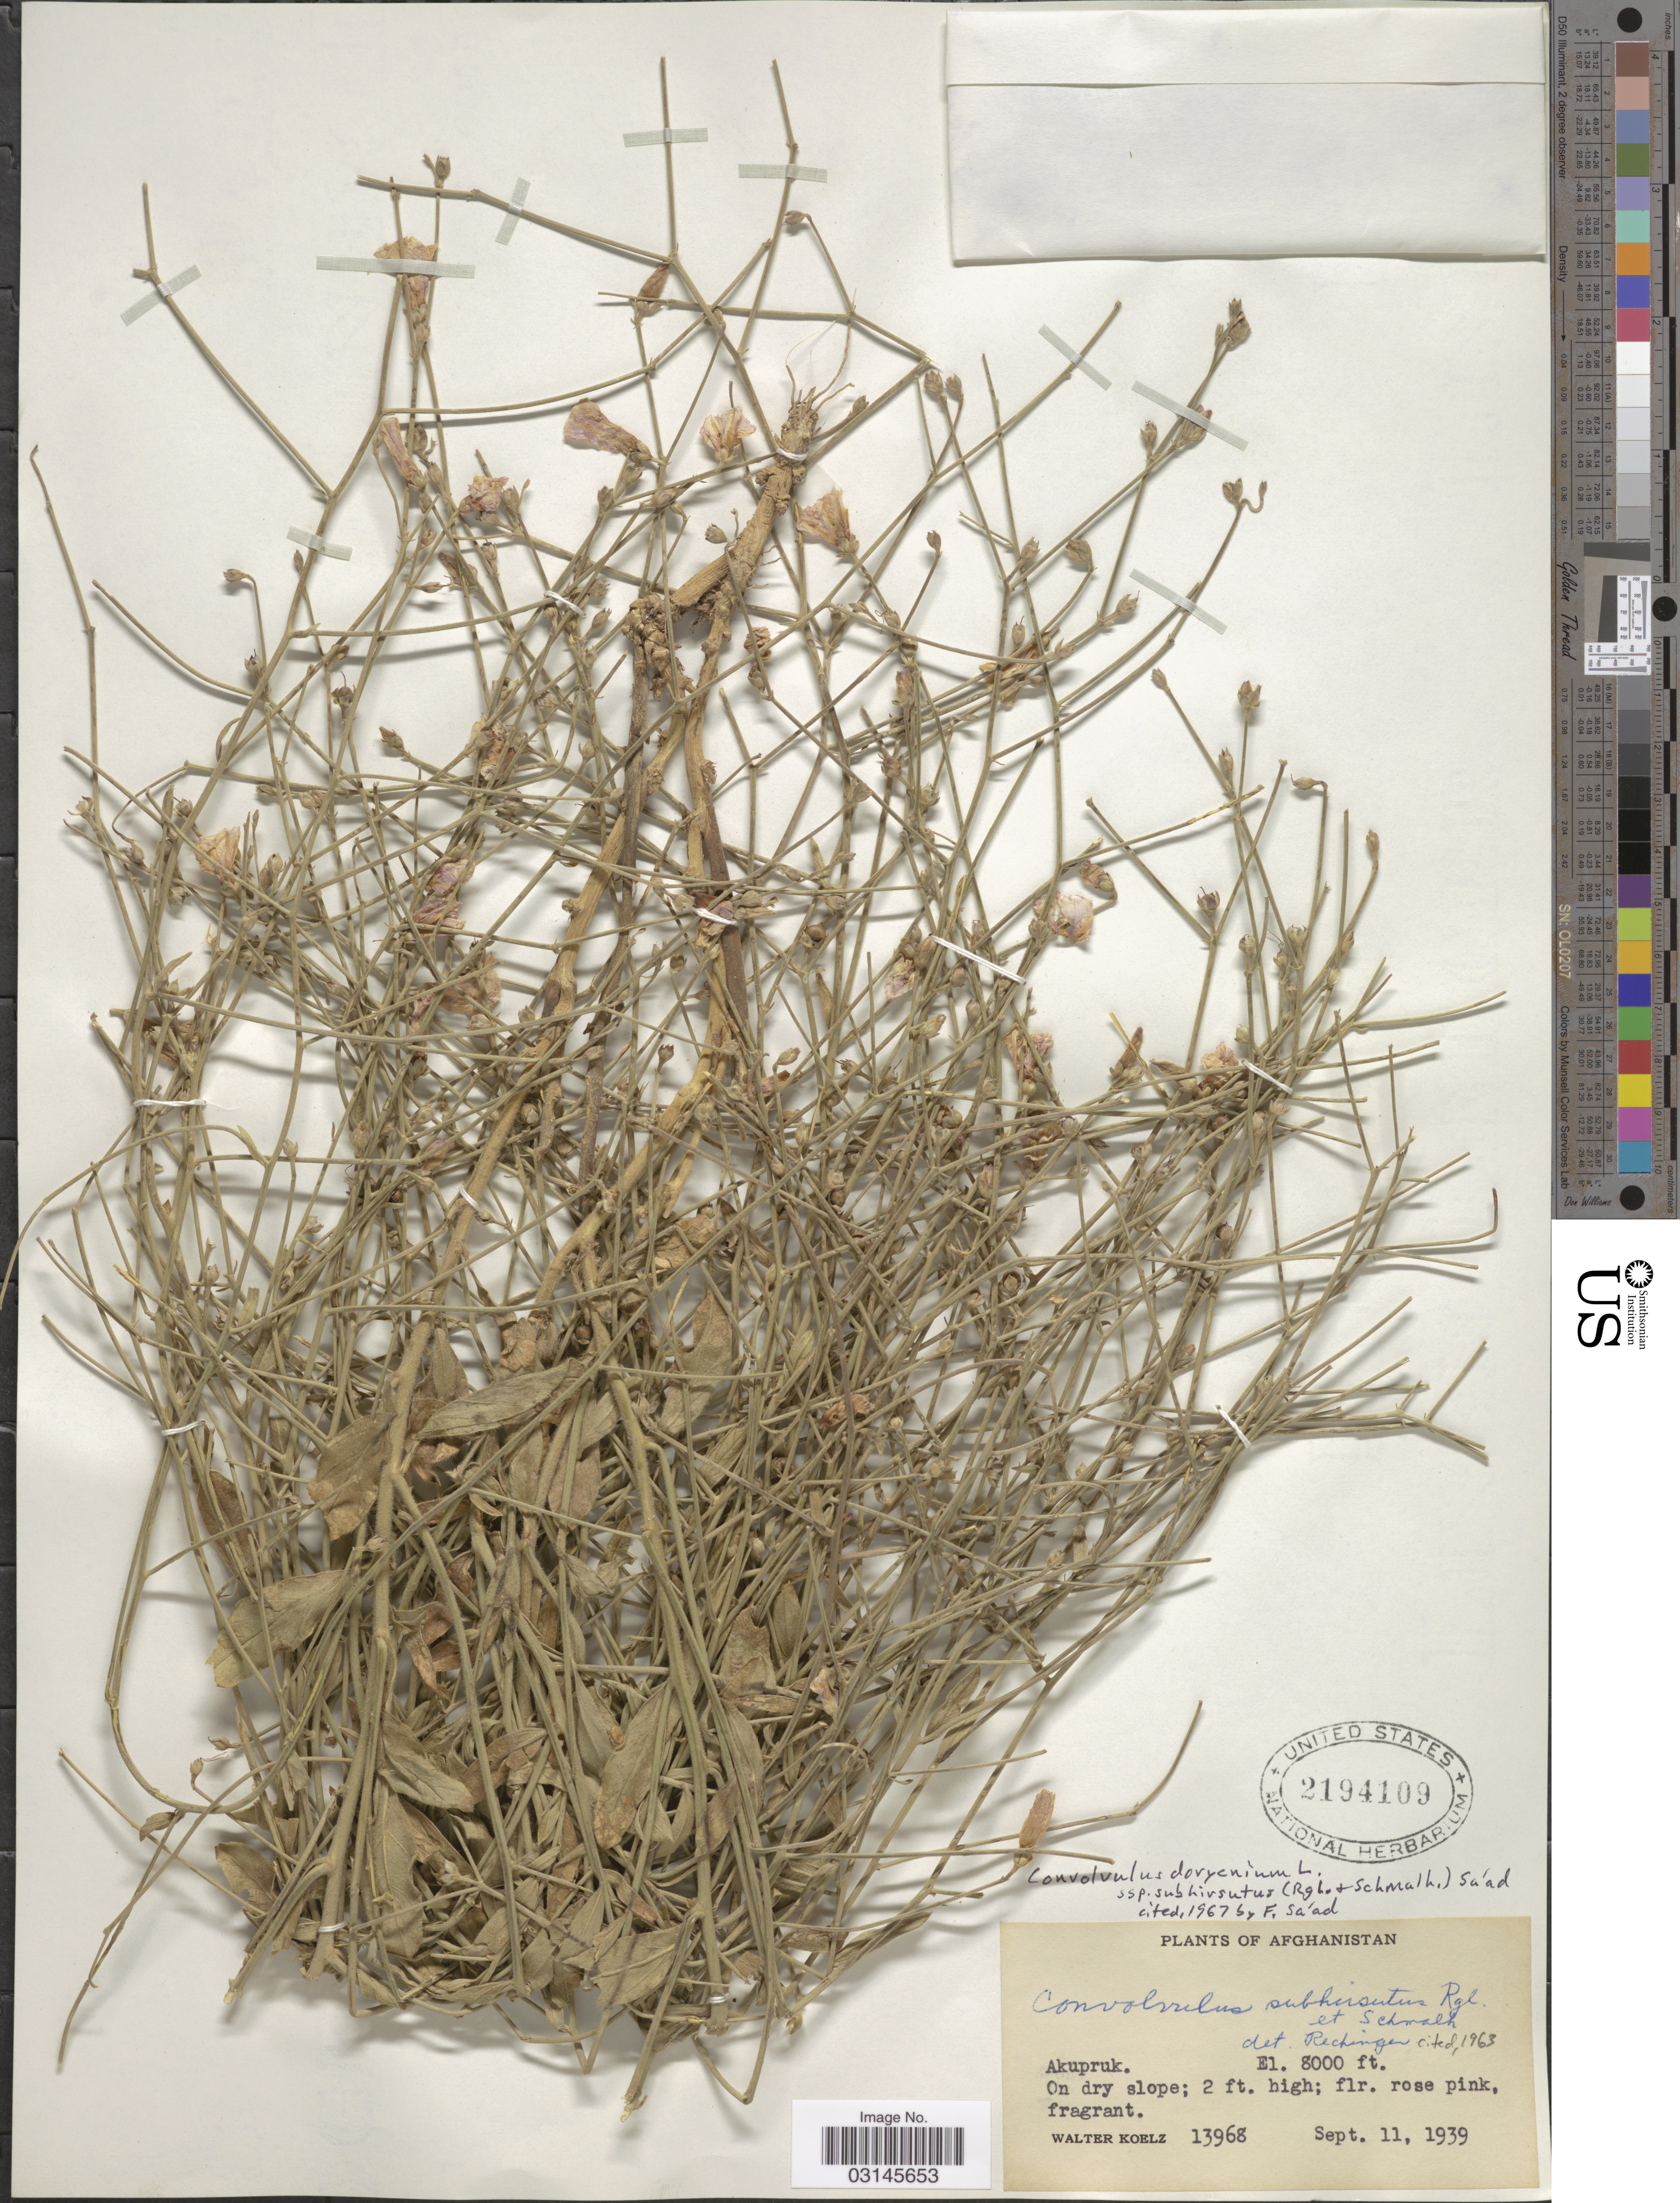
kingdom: Plantae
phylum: Tracheophyta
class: Magnoliopsida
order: Solanales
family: Convolvulaceae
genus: Convolvulus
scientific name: Convolvulus dorycnium subsp. subhirsutus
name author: (Regel & Schmalh.) Sa'ad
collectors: W. N. Koelz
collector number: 13968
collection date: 1939-09-11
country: Afghanistan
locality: Akupruk.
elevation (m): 2438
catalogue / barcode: US 2194109